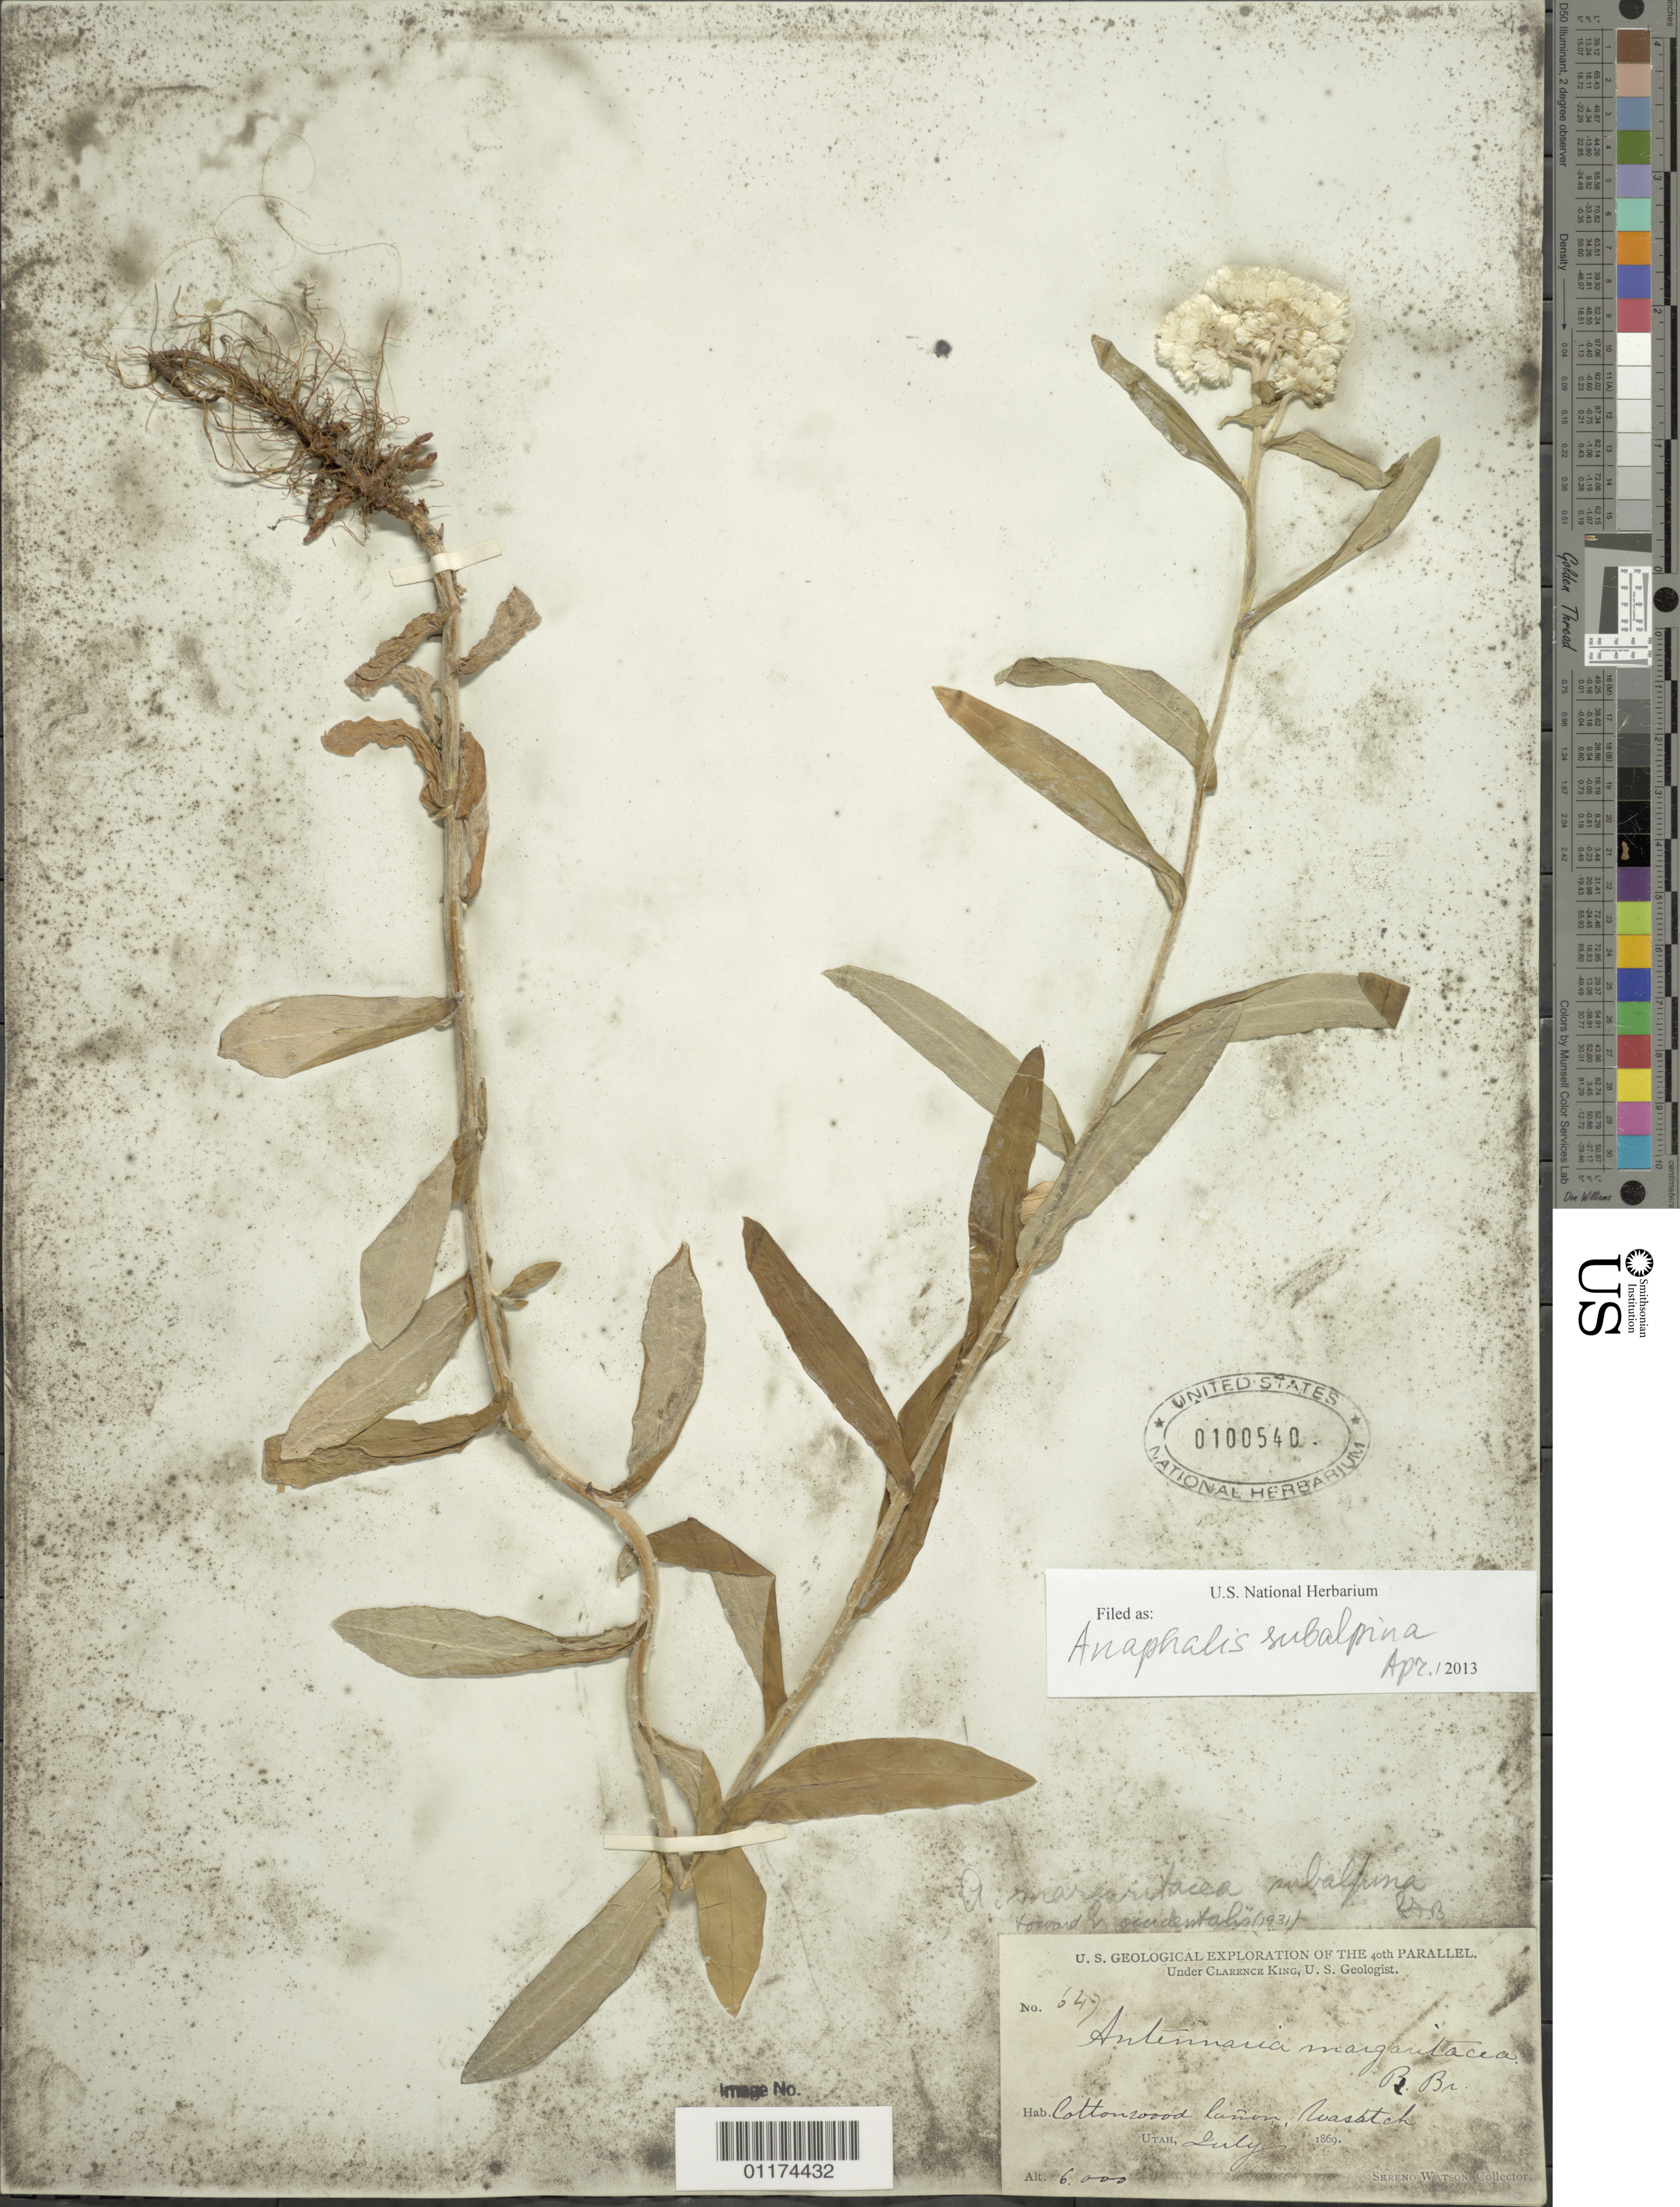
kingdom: Plantae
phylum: Tracheophyta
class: Magnoliopsida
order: Asterales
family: Asteraceae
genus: Anaphalis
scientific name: Anaphalis subalpina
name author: (A. Gray) Rydb.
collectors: S. Watson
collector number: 647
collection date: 1869-07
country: United States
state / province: Utah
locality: Cottonwood Canyon, Wasatch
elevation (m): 1829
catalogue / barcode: US 100540